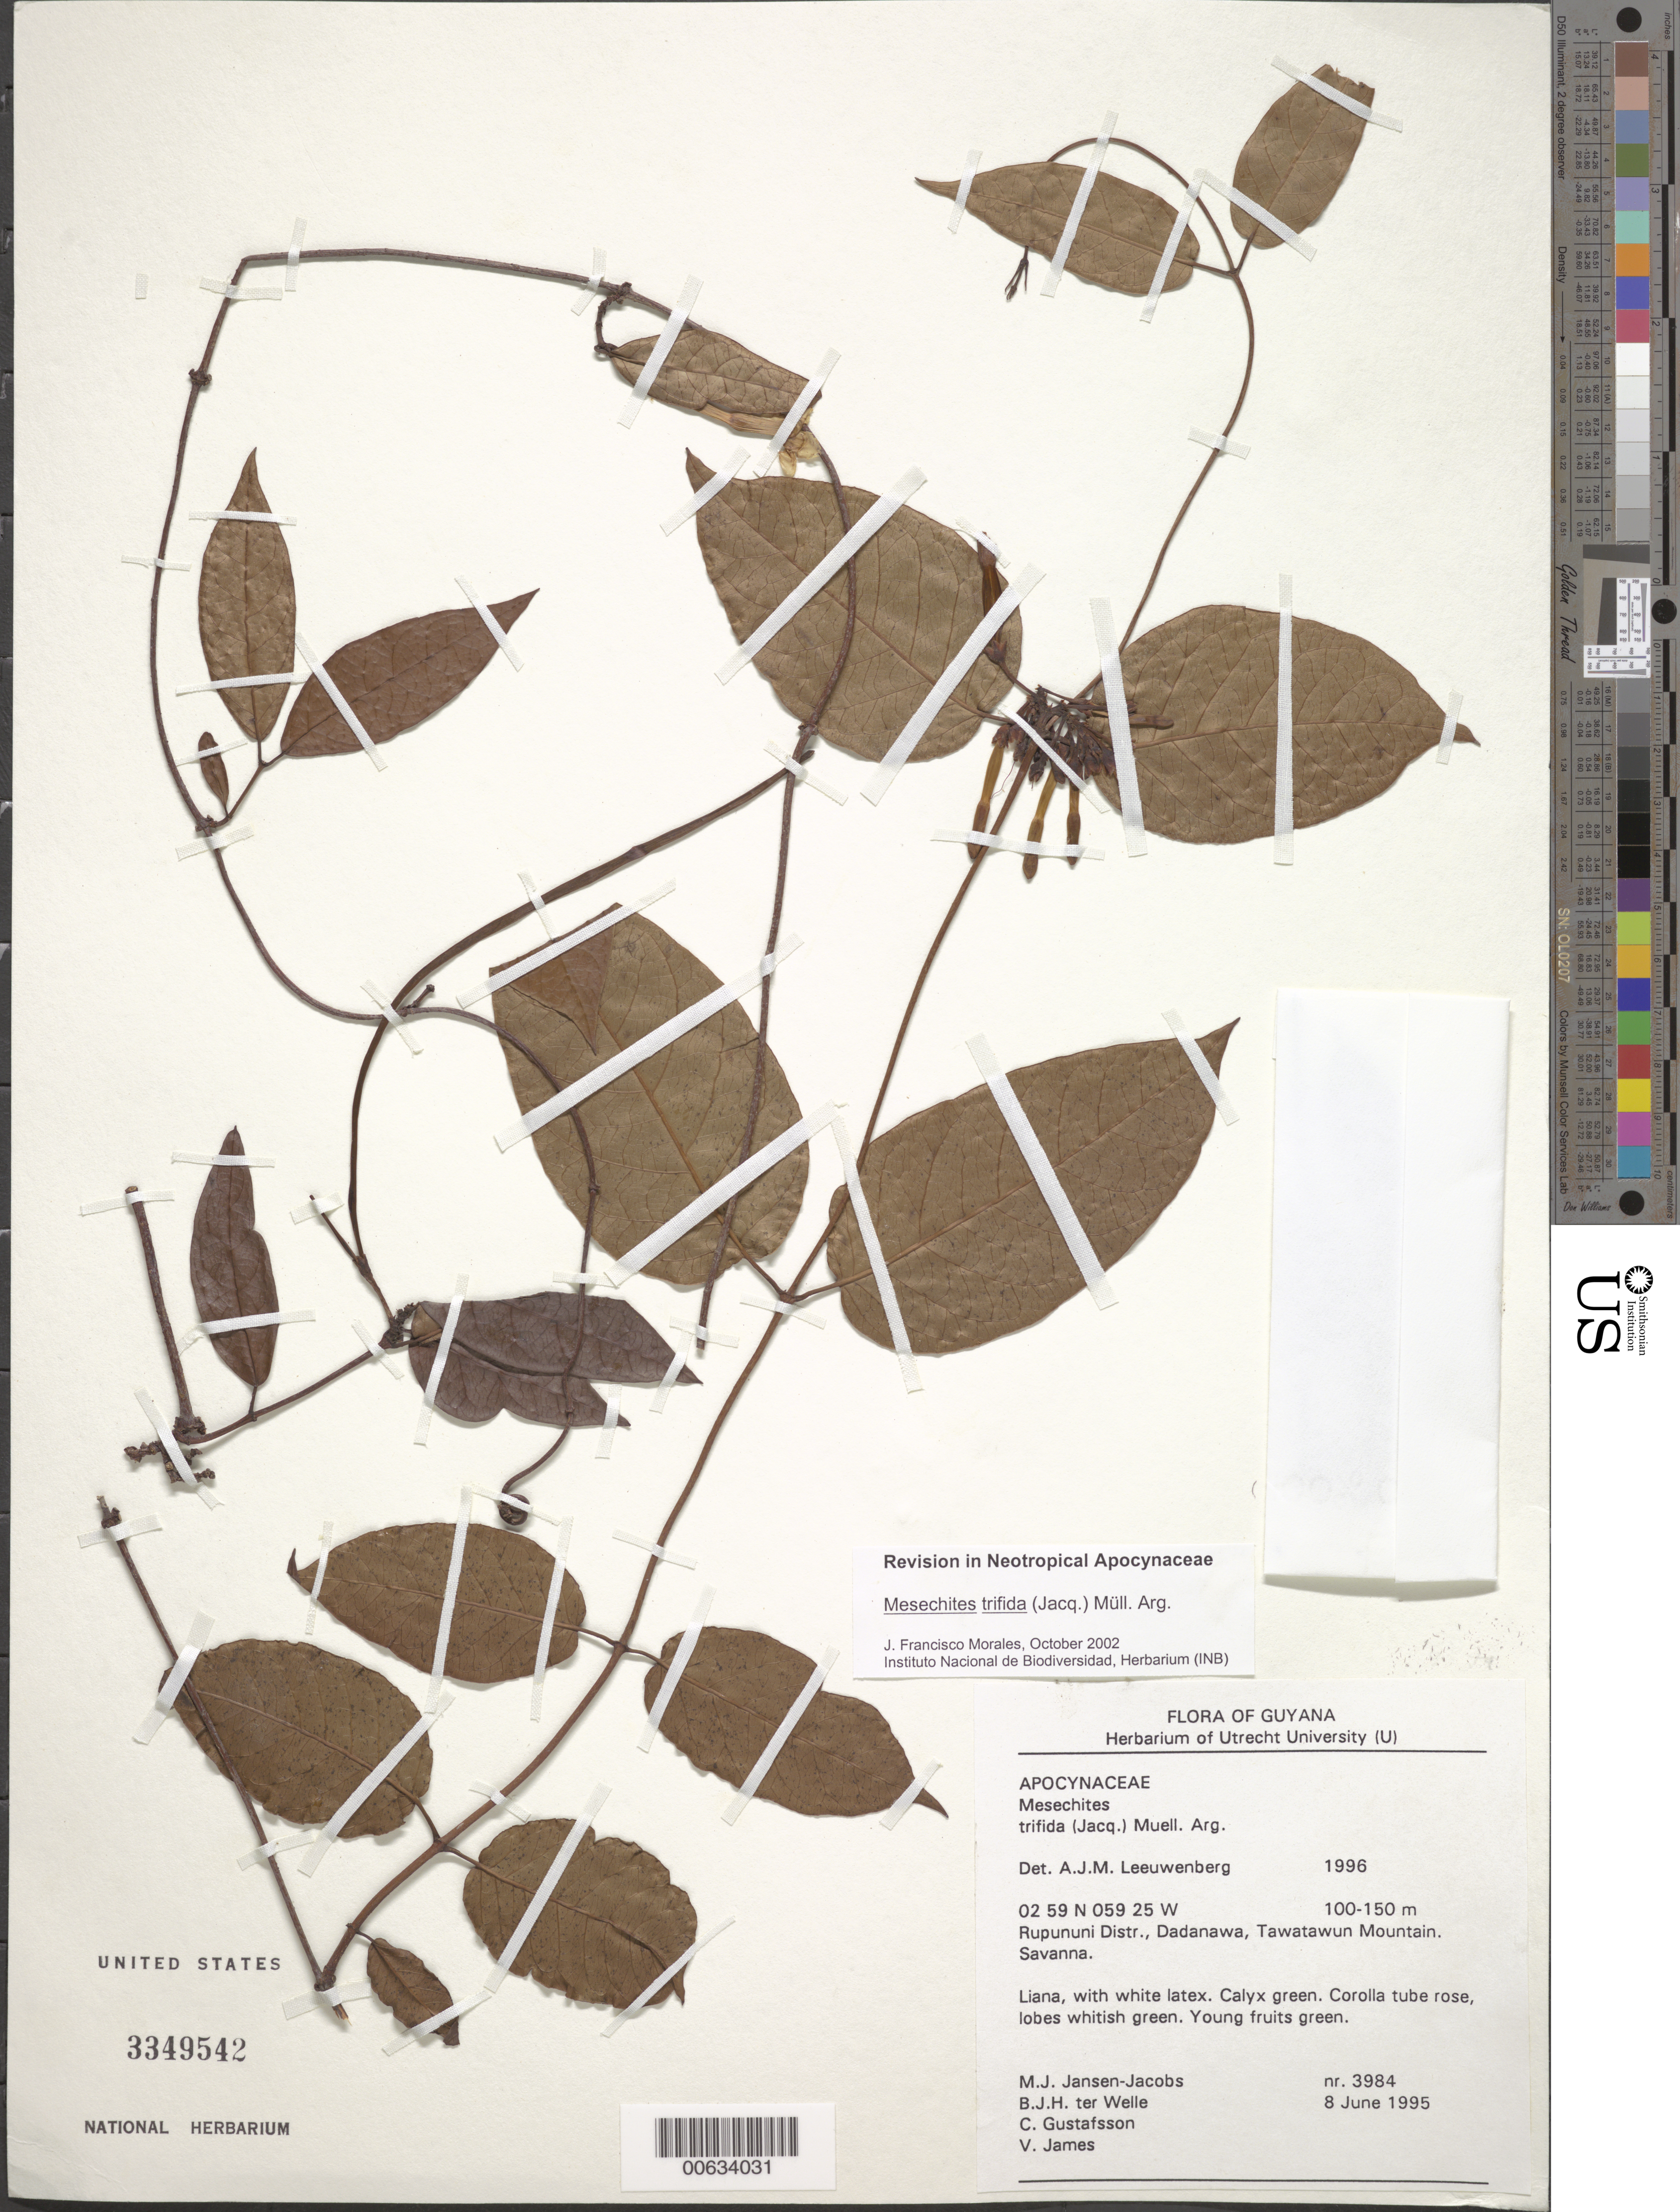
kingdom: Plantae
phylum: Tracheophyta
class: Magnoliopsida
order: Gentianales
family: Apocynaceae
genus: Mesechites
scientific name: Mesechites trifidus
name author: (Jacq.) Müll. Arg.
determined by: Morales, J. F.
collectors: M. J. Jansen-Jacobs, B. Welle, C. G. Gustafsson & V. James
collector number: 3984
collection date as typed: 8-Jun-95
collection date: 1995-06-08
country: Guyana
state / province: U. Takutu-U. Essequibo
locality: Dadanawa, Tawatawun Mt., Rupununi District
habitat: Savanna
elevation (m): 100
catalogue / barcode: US 3349542